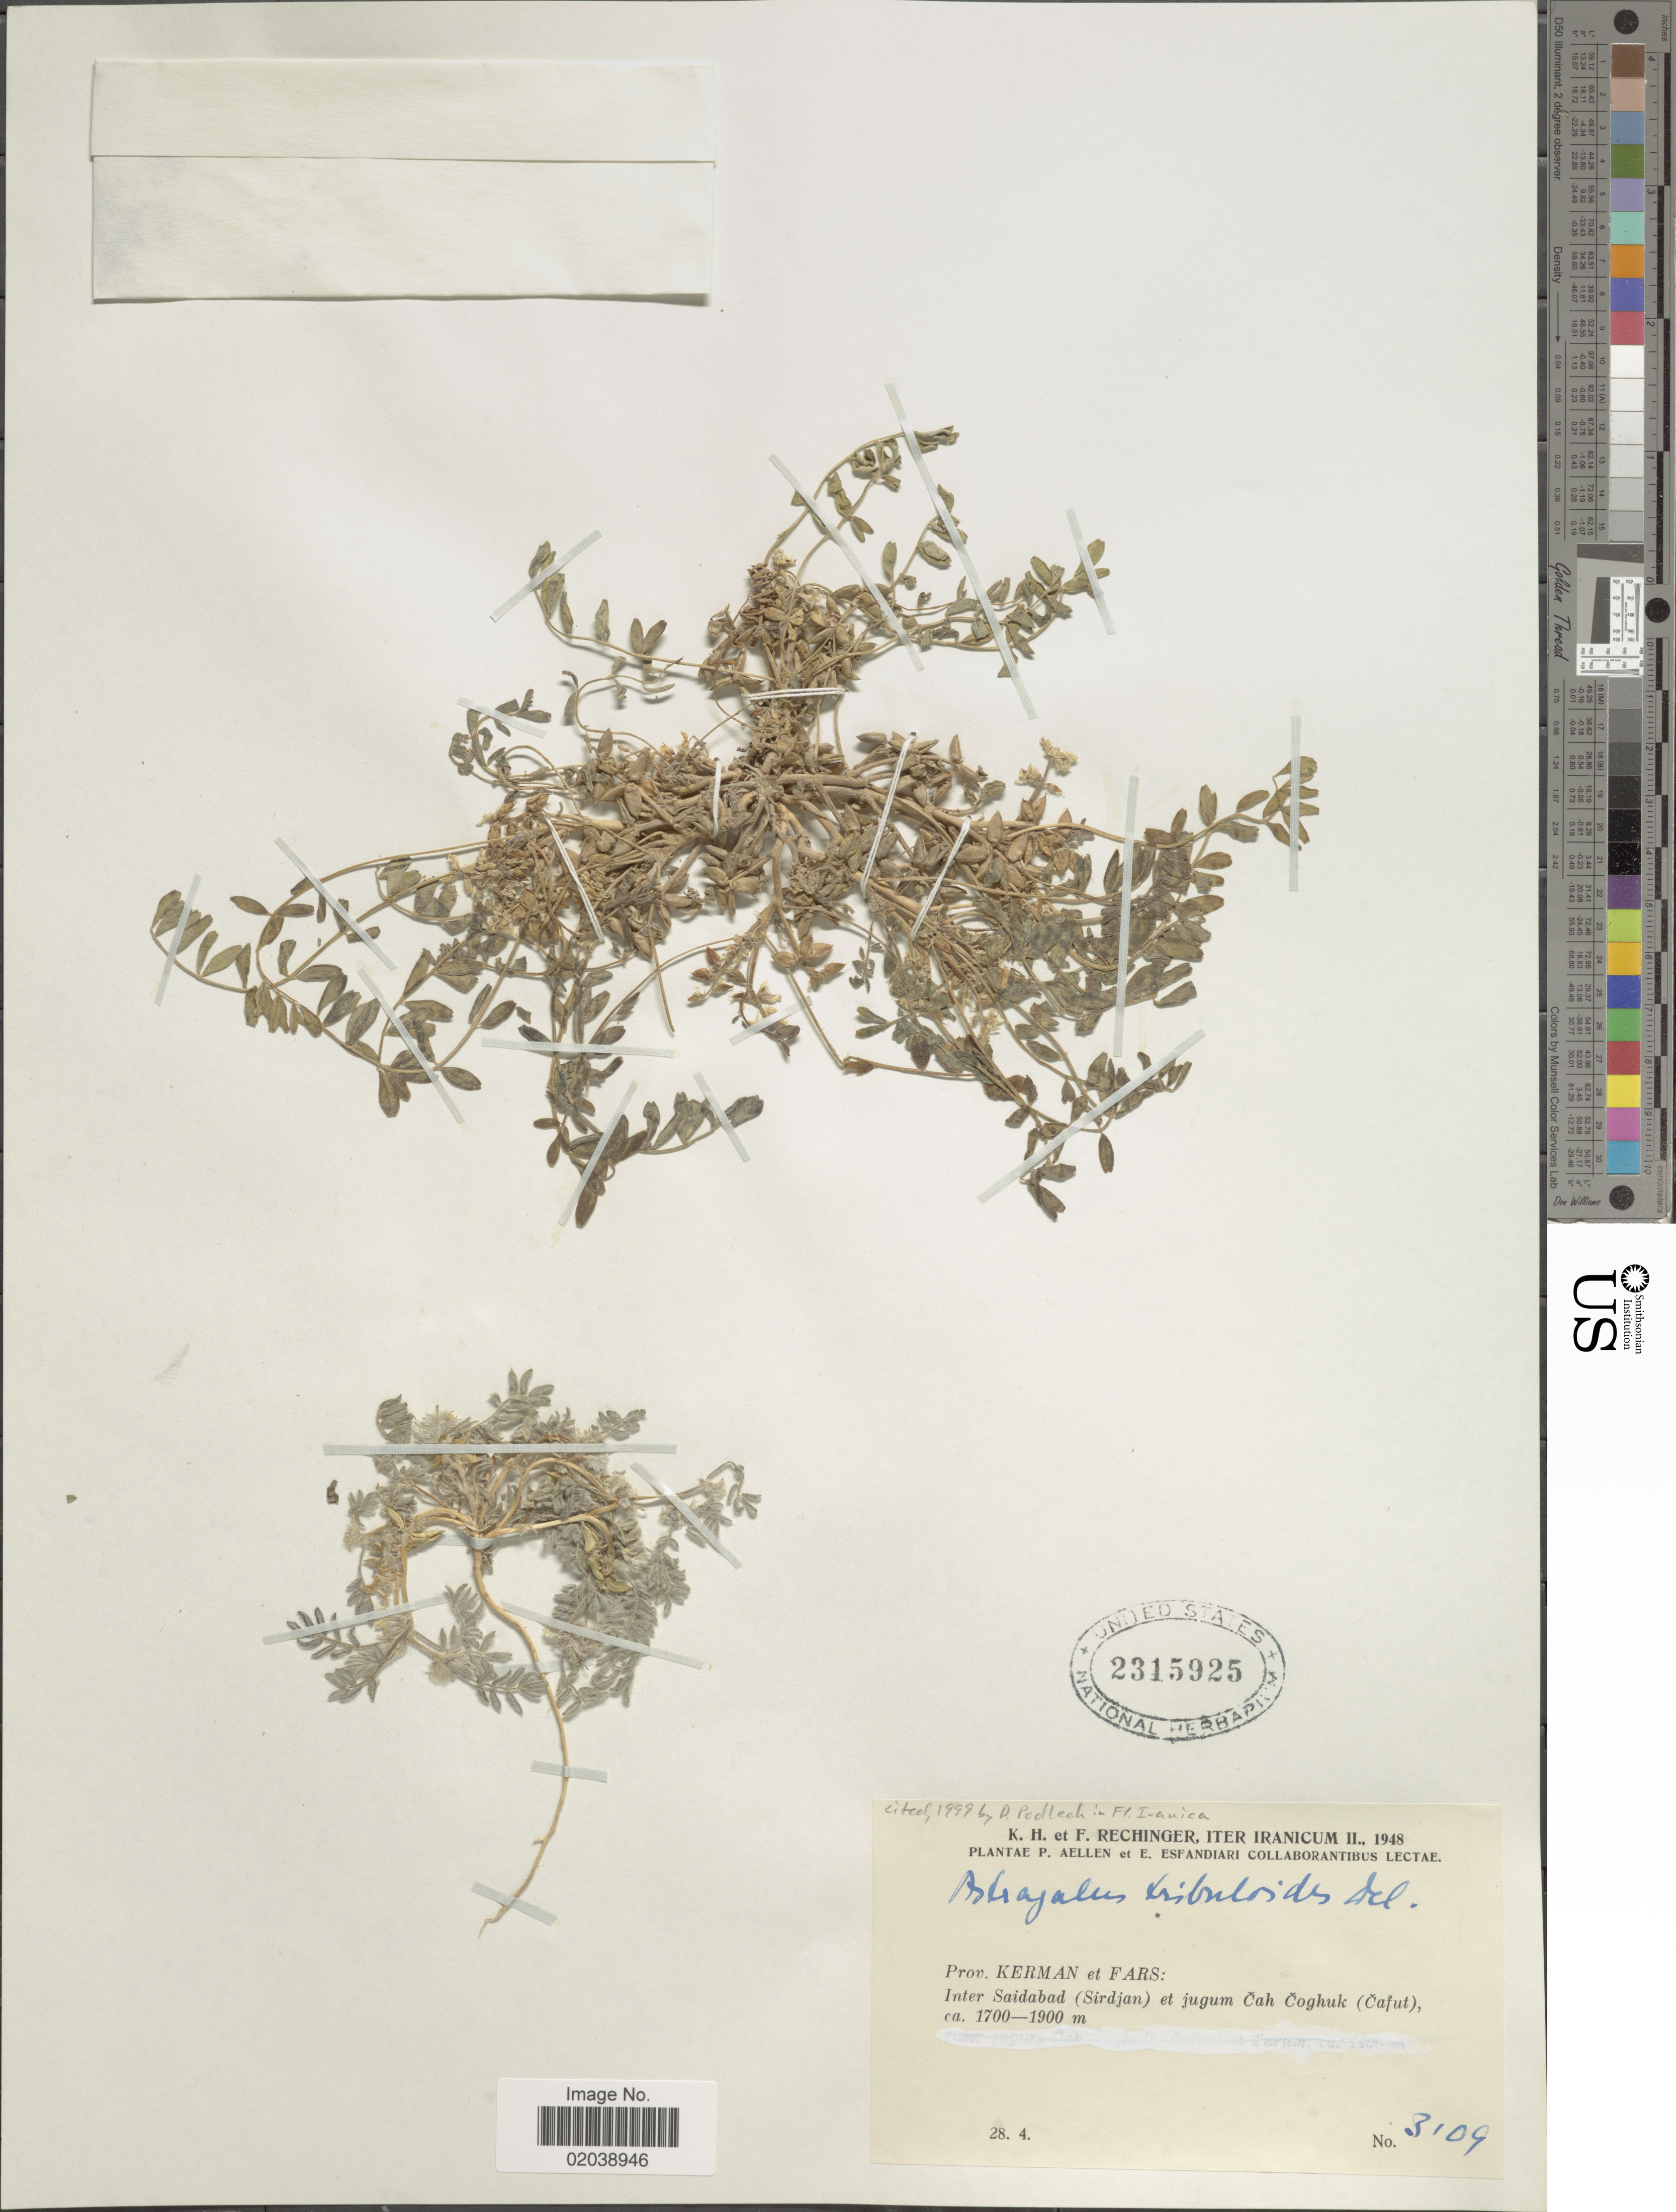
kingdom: Plantae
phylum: Tracheophyta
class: Magnoliopsida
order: Fabales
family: Fabaceae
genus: Astragalus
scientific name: Astragalus tribuloides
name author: Delile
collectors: K. H. Rechinger & F. Rechinger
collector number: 3109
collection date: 1948-04-28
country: Iran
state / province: Kerman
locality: Prov. Kerman et Fars: Inter Saidabad (Sirdjan) et jugum Cah Coghuk (Cajul)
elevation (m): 1700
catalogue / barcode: US 2315925